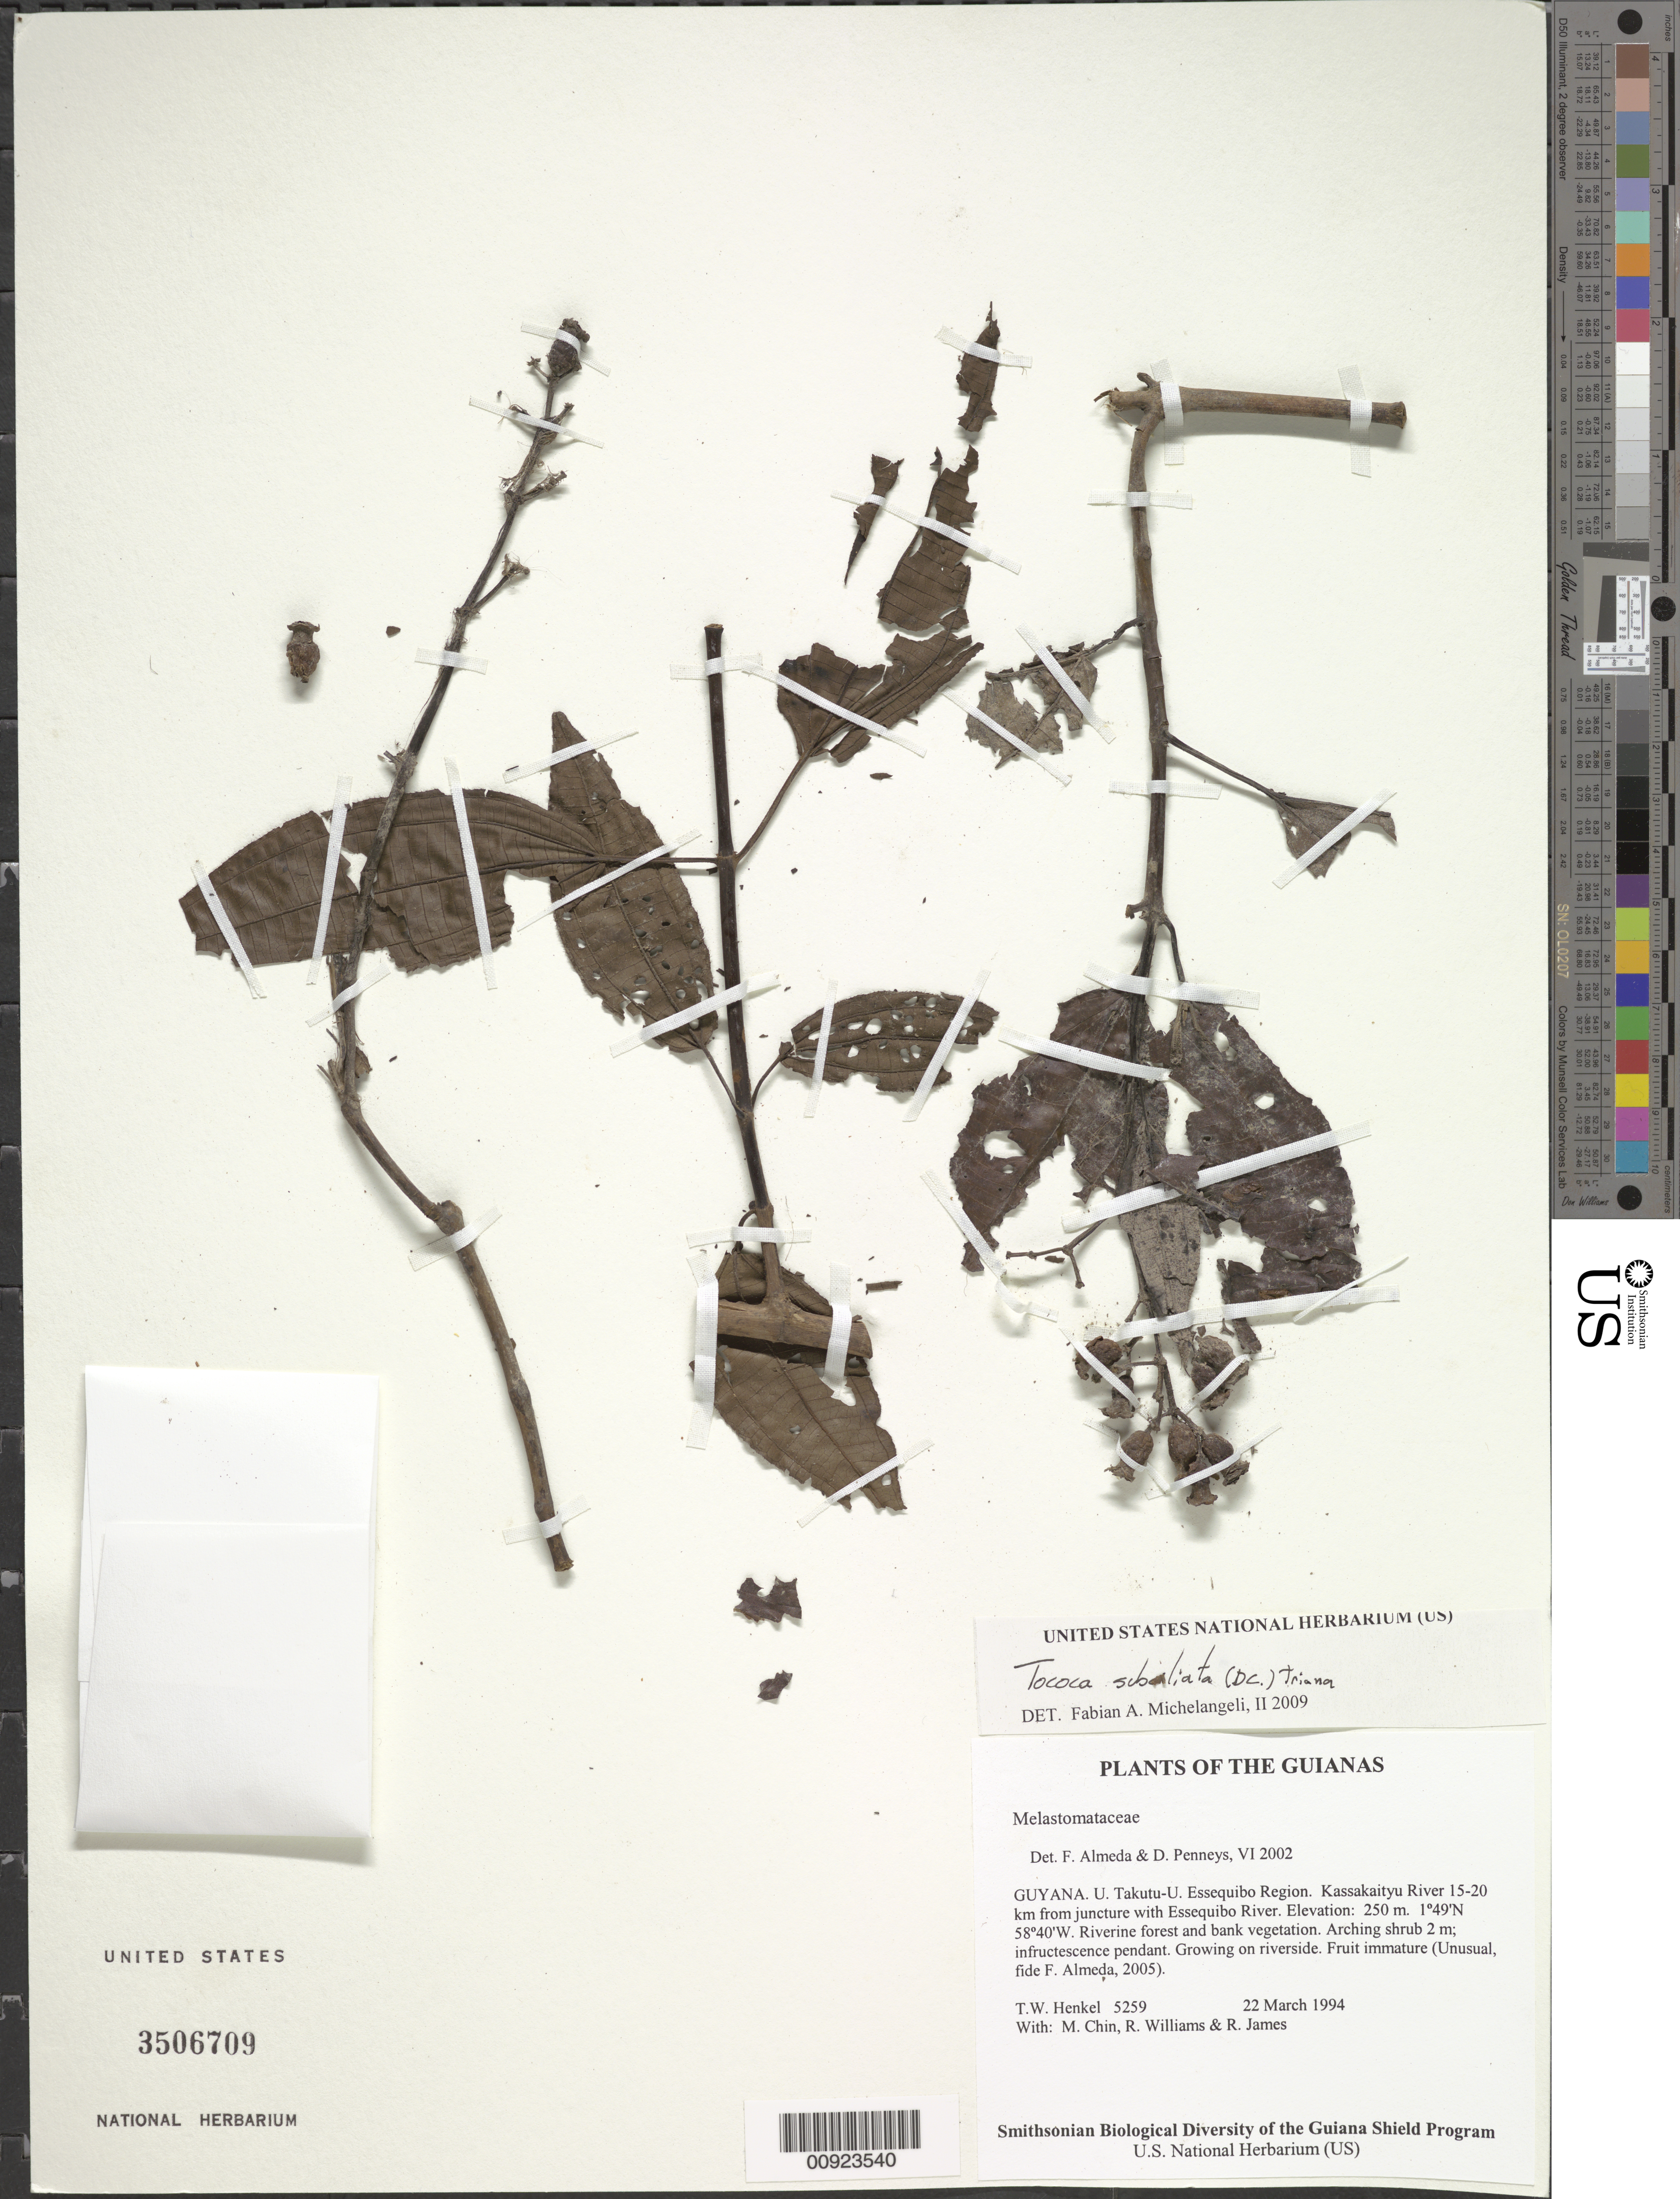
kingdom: Plantae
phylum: Tracheophyta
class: Magnoliopsida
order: Myrtales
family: Melastomataceae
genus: Tococa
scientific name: Tococa subciliata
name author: (DC.) Triana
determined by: Michelangeli, F. A.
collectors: T. Henkel, M. Chin, R. Williams & R. James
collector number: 5259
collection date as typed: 22 March 1994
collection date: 1994-03-22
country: Guyana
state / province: U. Takutu-U. Essequibo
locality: Kassakaityu River 15-20 km from juncture with Essequibo River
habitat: Riverine forest and bank vegetation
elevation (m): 250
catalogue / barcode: US 3506709